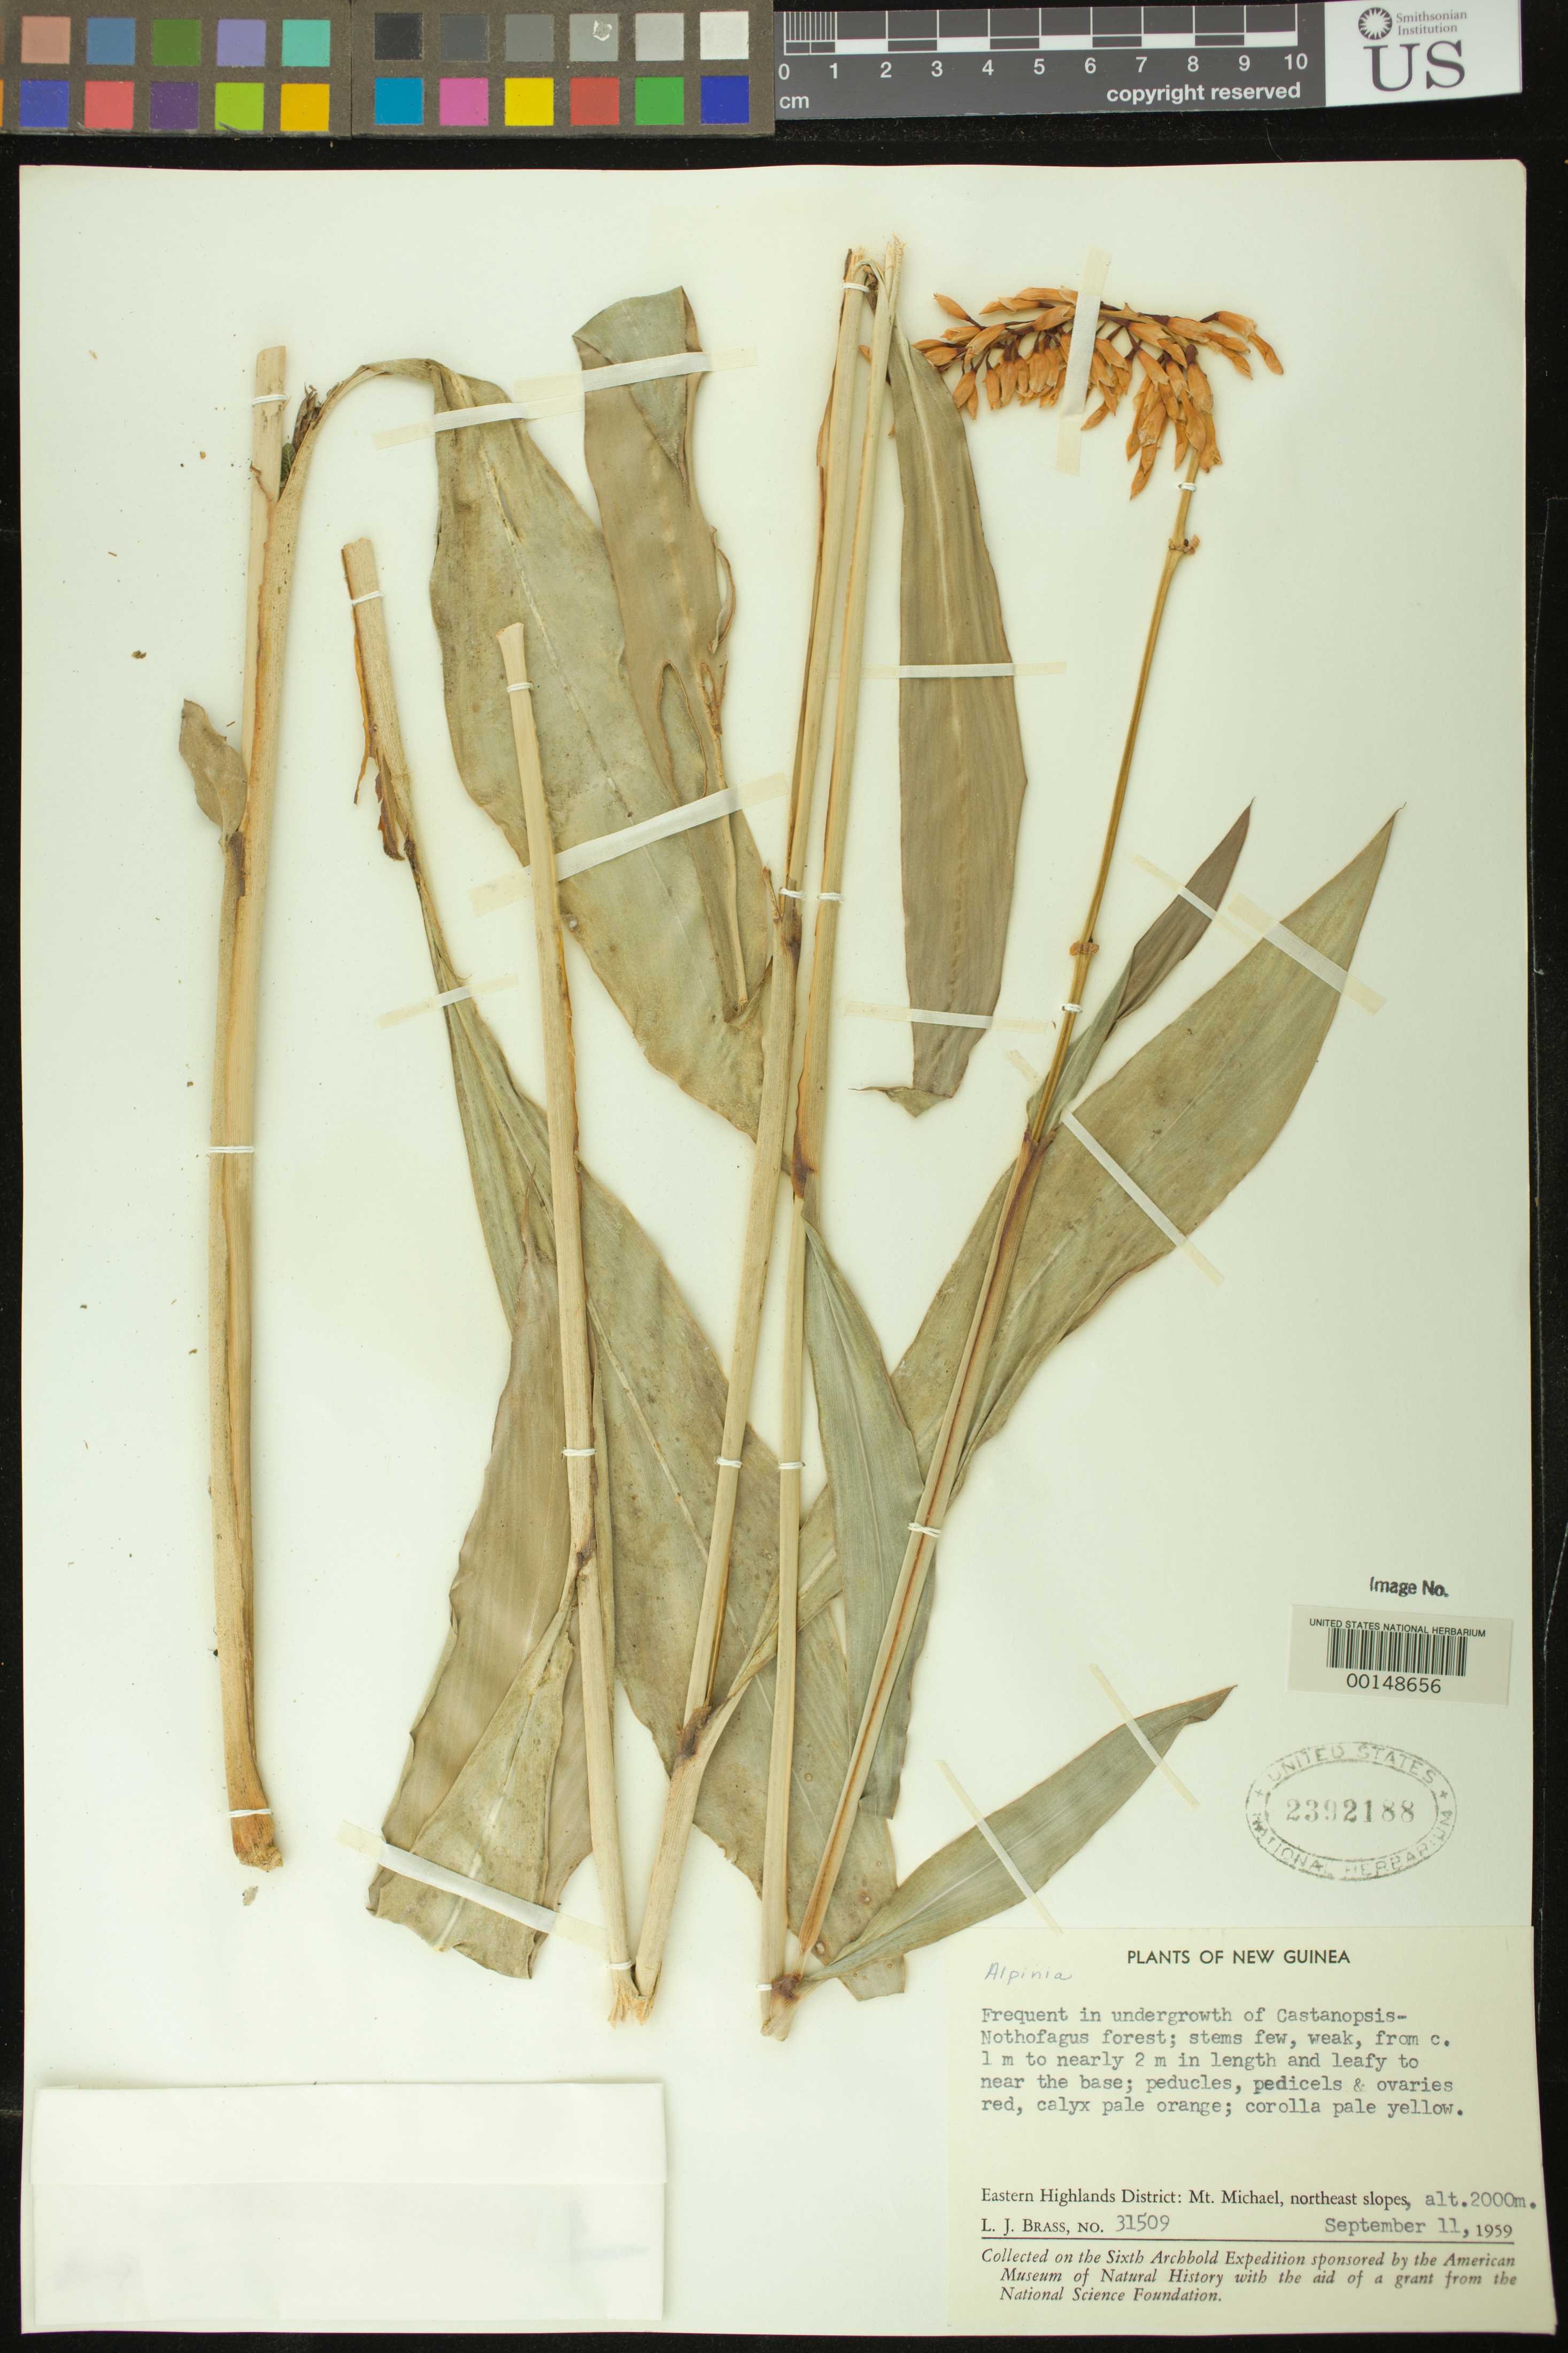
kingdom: Plantae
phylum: Tracheophyta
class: Liliopsida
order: Zingiberales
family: Zingiberaceae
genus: Alpinia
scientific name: Alpinia sp.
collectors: L. J. Brass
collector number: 31509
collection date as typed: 11 Sep 1959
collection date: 1959-09-11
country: Papua New Guinea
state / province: Eastern Highlands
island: New Guinea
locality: Mt. michael, northeast slopes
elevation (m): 2000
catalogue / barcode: US 2392188